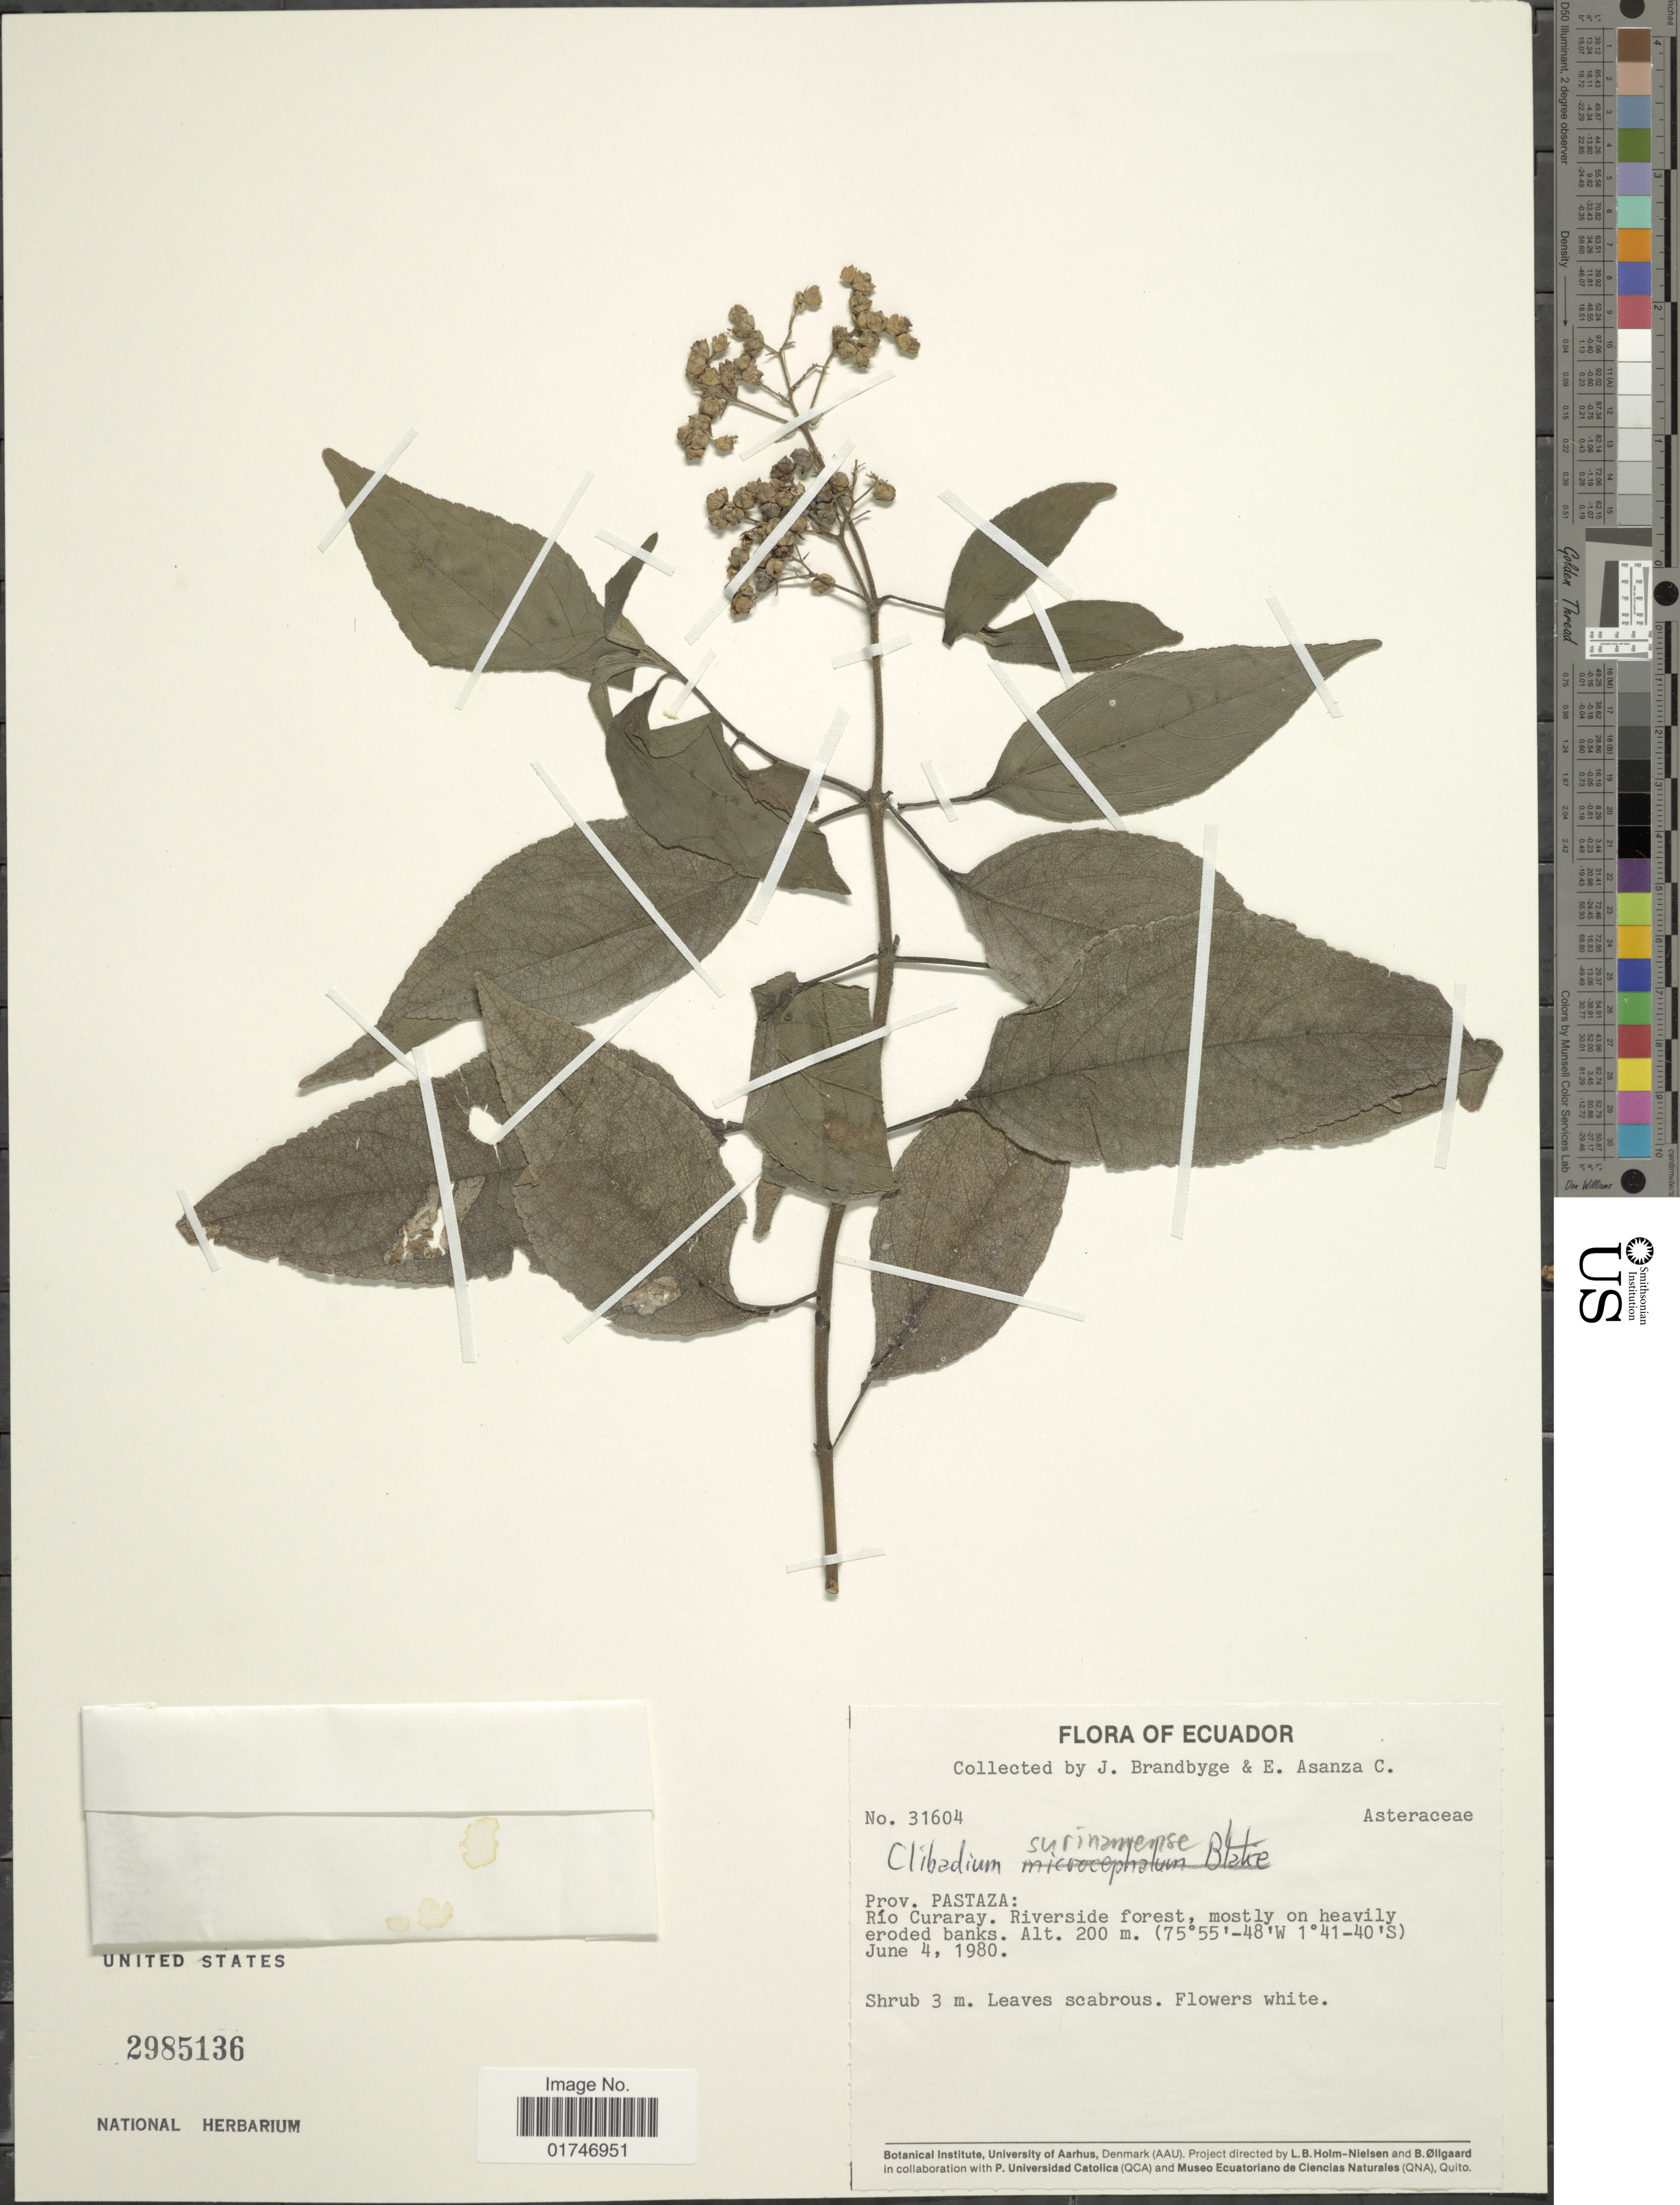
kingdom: Plantae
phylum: Tracheophyta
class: Magnoliopsida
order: Asterales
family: Asteraceae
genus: Clibadium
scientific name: Clibadium surinamense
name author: L.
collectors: J. Brandbyge & E. Asanza C.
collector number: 31604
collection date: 1980-06-04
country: Ecuador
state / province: Pastaza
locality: Prov. Pastaza: Río Curaray. Riverside forest, mostly on heavily eroded banks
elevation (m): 200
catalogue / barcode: US 2985136